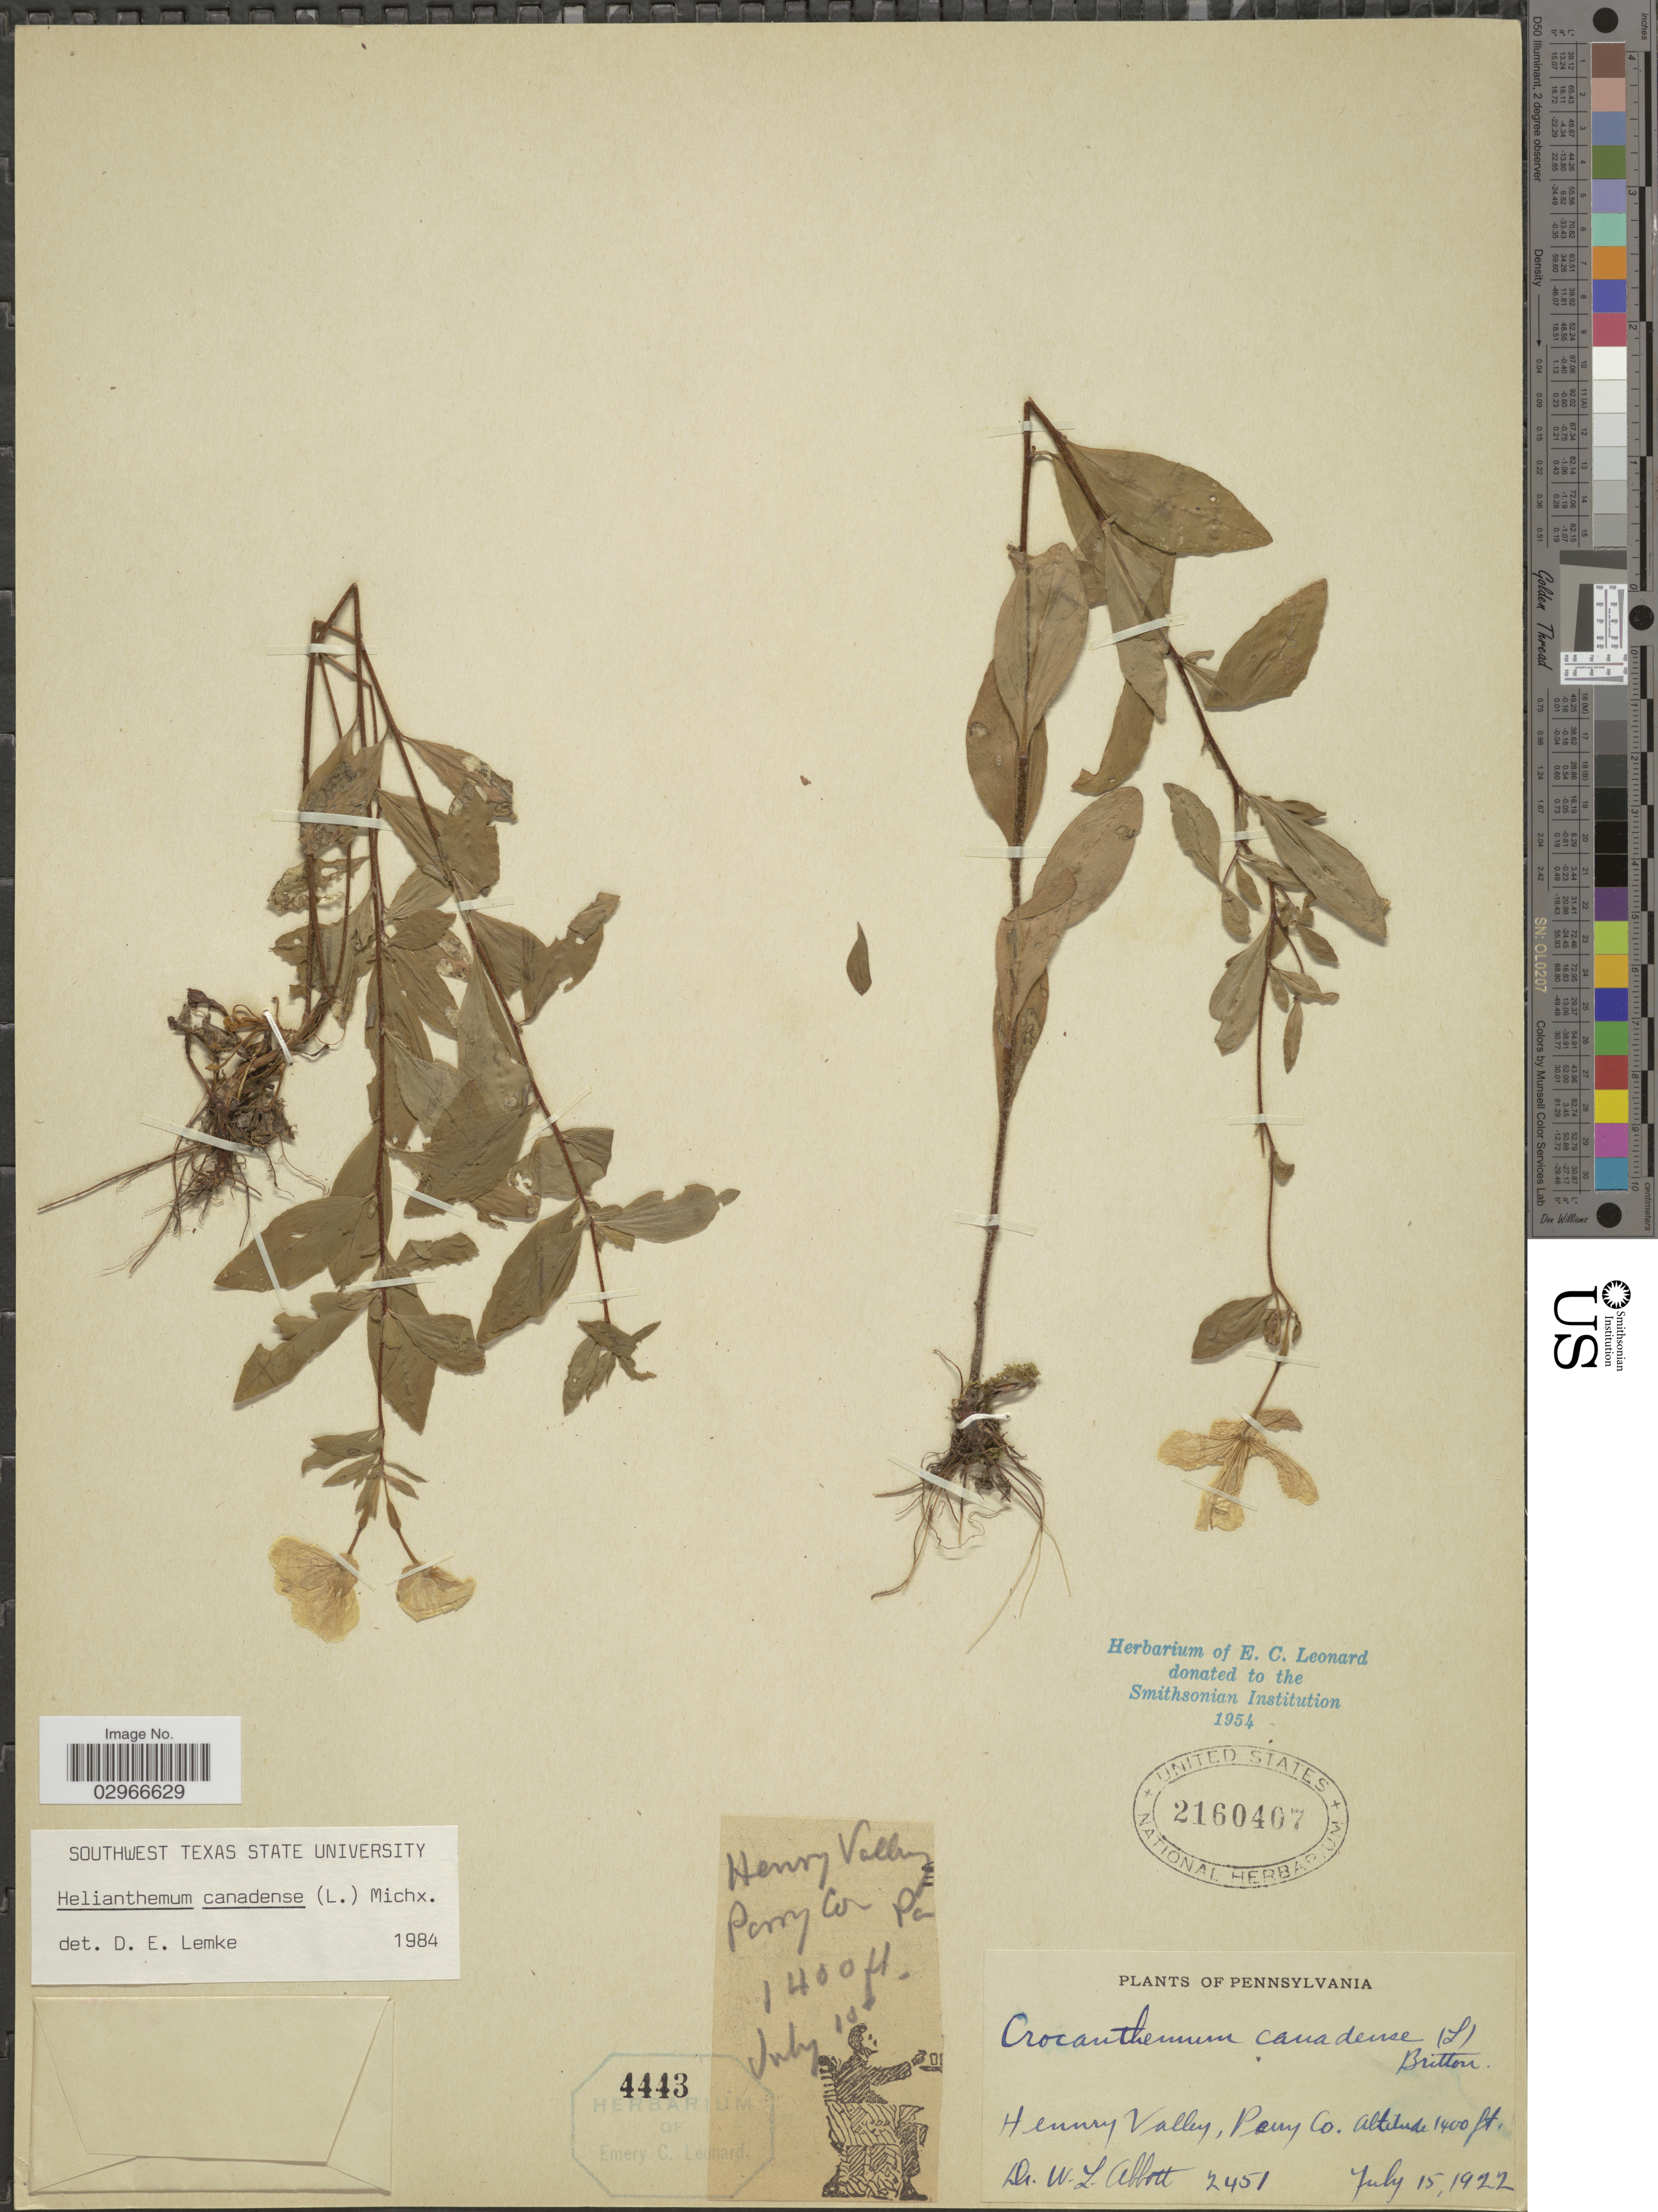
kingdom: Plantae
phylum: Tracheophyta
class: Magnoliopsida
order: Malvales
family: Cistaceae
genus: Helianthemum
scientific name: Helianthemum canadense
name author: (L.) Michx.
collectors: W. L. Abbott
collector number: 2451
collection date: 1922-07-15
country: United States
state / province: Pennsylvania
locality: Henry Valley, Perry Co.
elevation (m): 427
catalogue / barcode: US 2160407